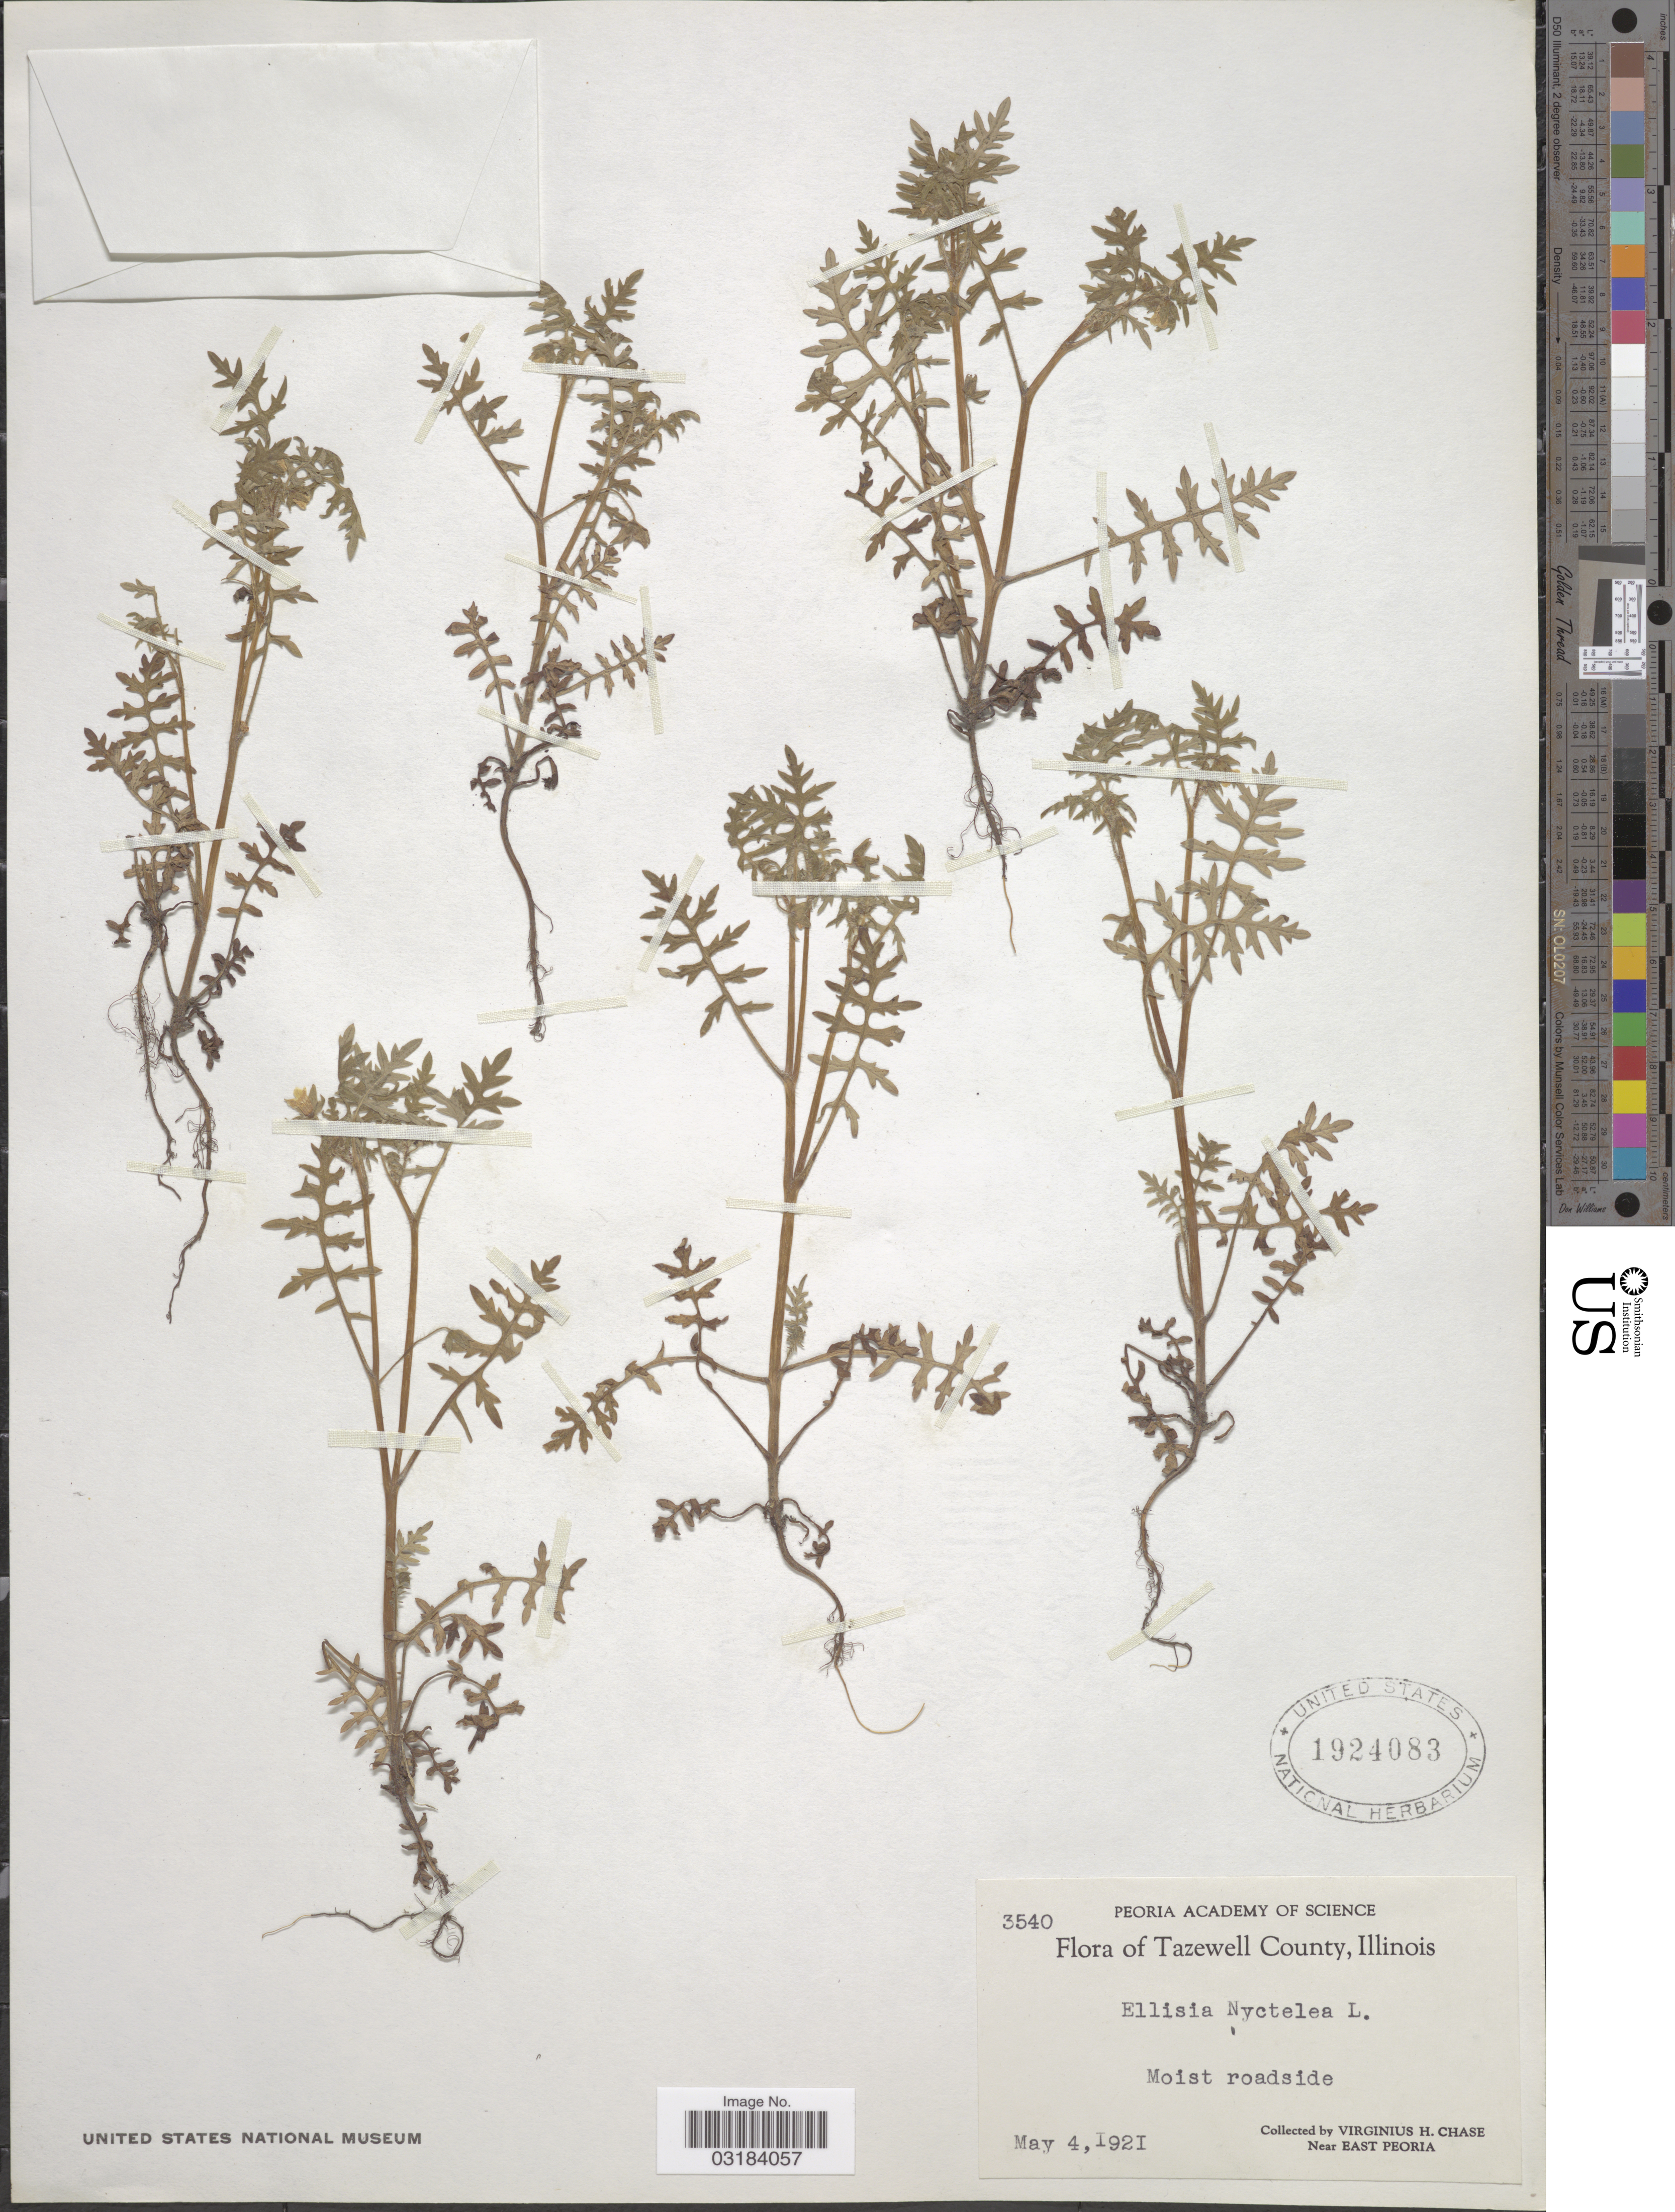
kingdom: Plantae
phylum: Tracheophyta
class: Magnoliopsida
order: Boraginales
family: Hydrophyllaceae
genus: Ellisia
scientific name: Ellisia nyctelea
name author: L.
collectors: V. H. Chase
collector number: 3540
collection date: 1921-05-04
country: United States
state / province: Illinois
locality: Tazewell County, Near East Peoria.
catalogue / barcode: US 1924083